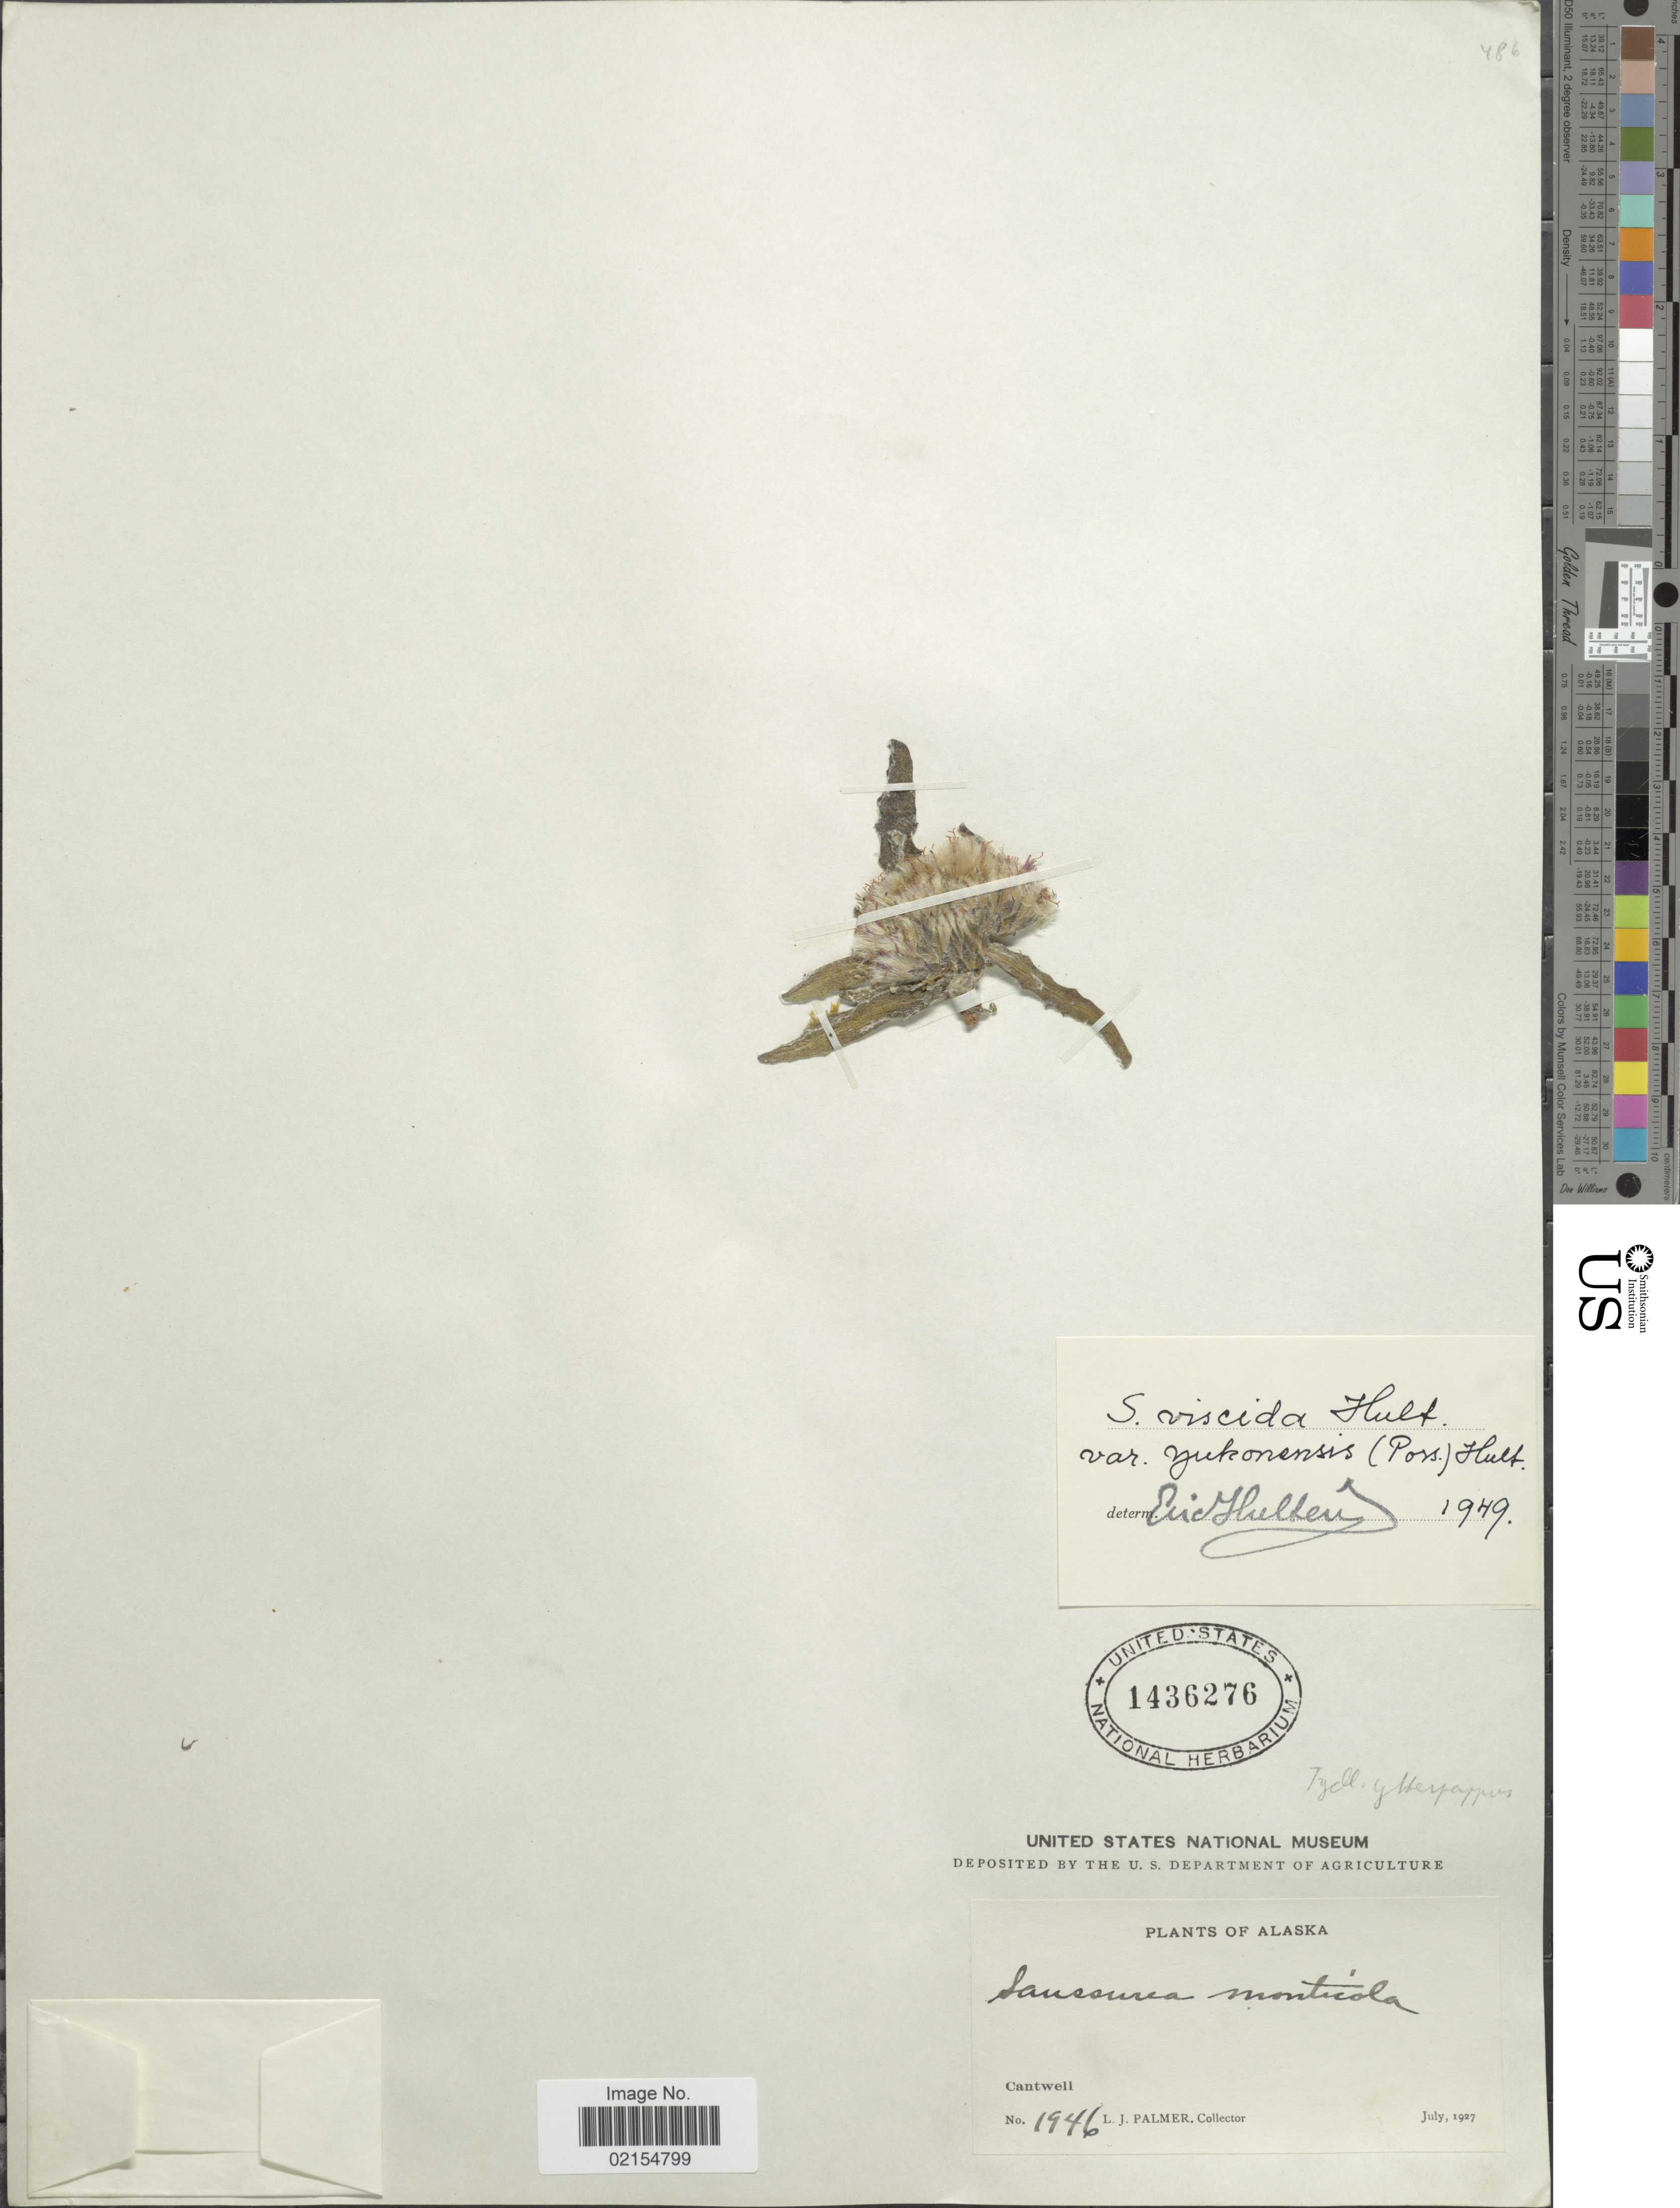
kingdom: Plantae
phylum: Tracheophyta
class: Magnoliopsida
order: Asterales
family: Asteraceae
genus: Saussurea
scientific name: Saussurea angustifolia var. yukonensis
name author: A.E. Porsild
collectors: L. J. Palmer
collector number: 1946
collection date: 1927-07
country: United States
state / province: Alaska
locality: Cantwell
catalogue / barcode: US 1436276